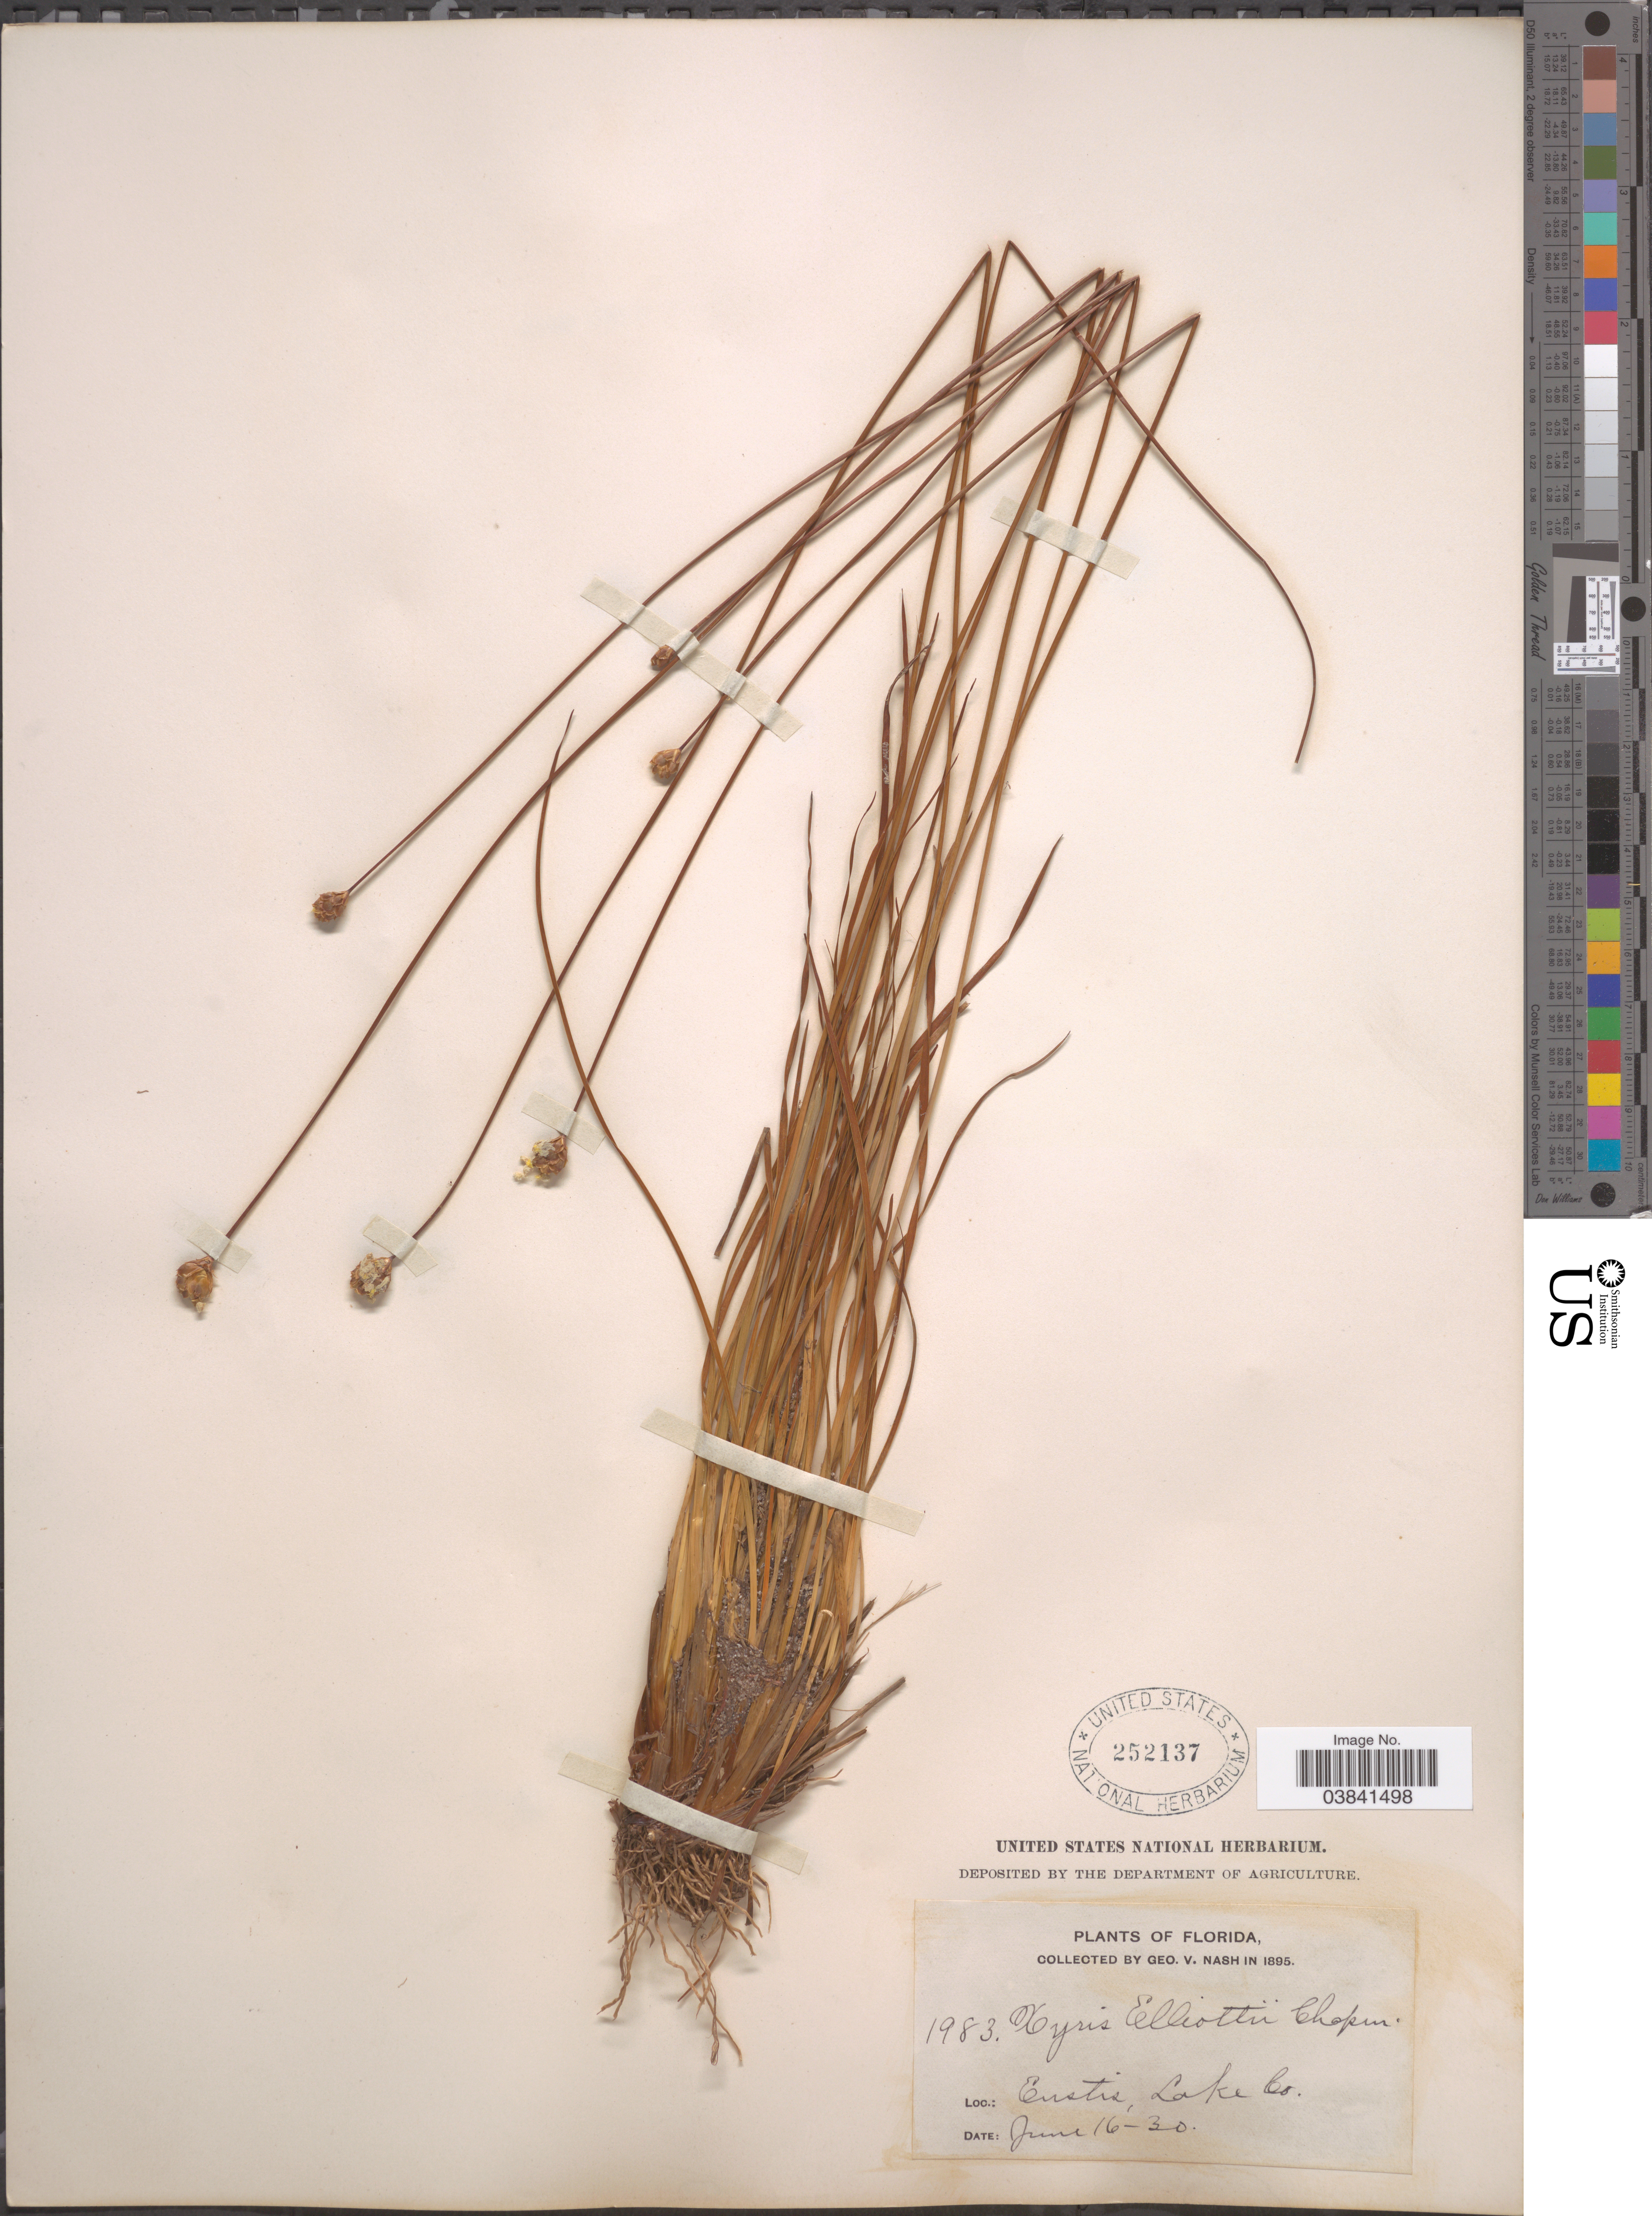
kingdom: Plantae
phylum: Tracheophyta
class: Liliopsida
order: Poales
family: Xyridaceae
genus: Xyris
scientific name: Xyris elliottii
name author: Chapm.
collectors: G. V. Nash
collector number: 1983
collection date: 1895-06-16/1895-06-30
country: United States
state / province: Florida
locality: Eustis, Lake Co.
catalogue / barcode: US 252137